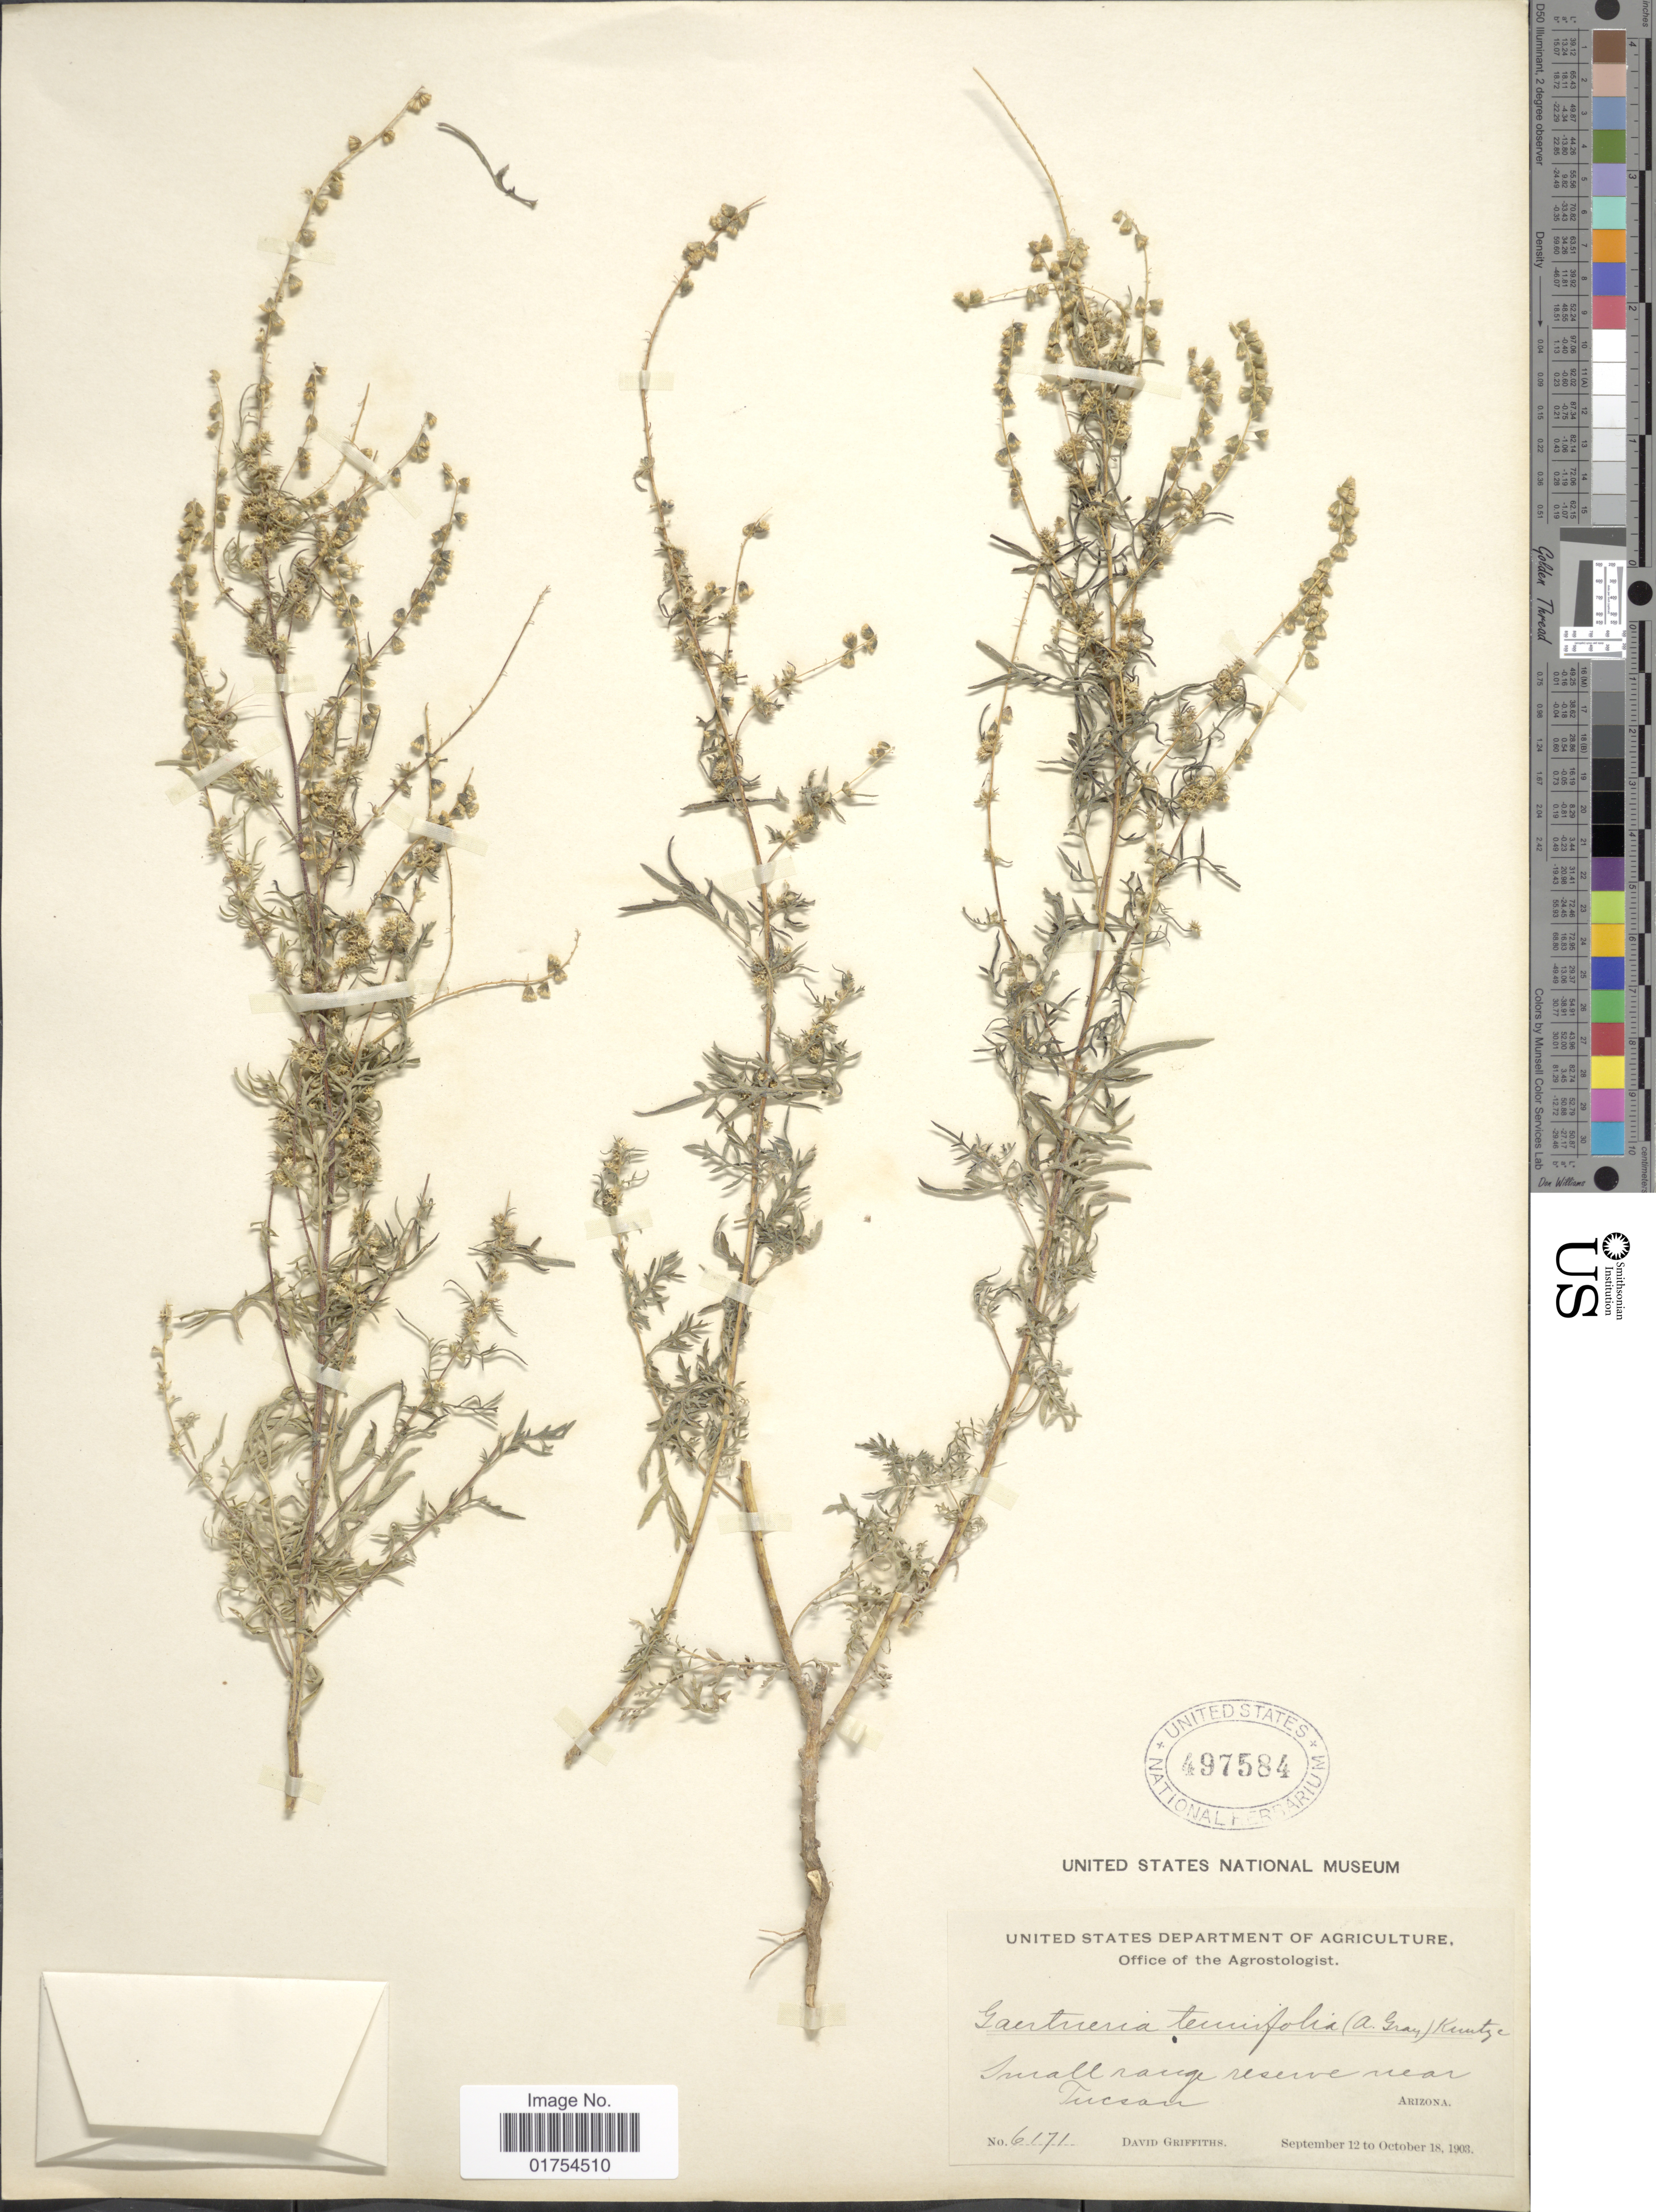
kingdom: Plantae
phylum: Tracheophyta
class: Magnoliopsida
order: Asterales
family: Asteraceae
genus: Franseria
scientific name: Franseria confertiflora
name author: (DC.) Rydb.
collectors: D. Griffiths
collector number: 6171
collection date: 1903-09-12/1903-10-18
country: United States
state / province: Arizona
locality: Small range reserve near Tucson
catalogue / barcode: US 497584